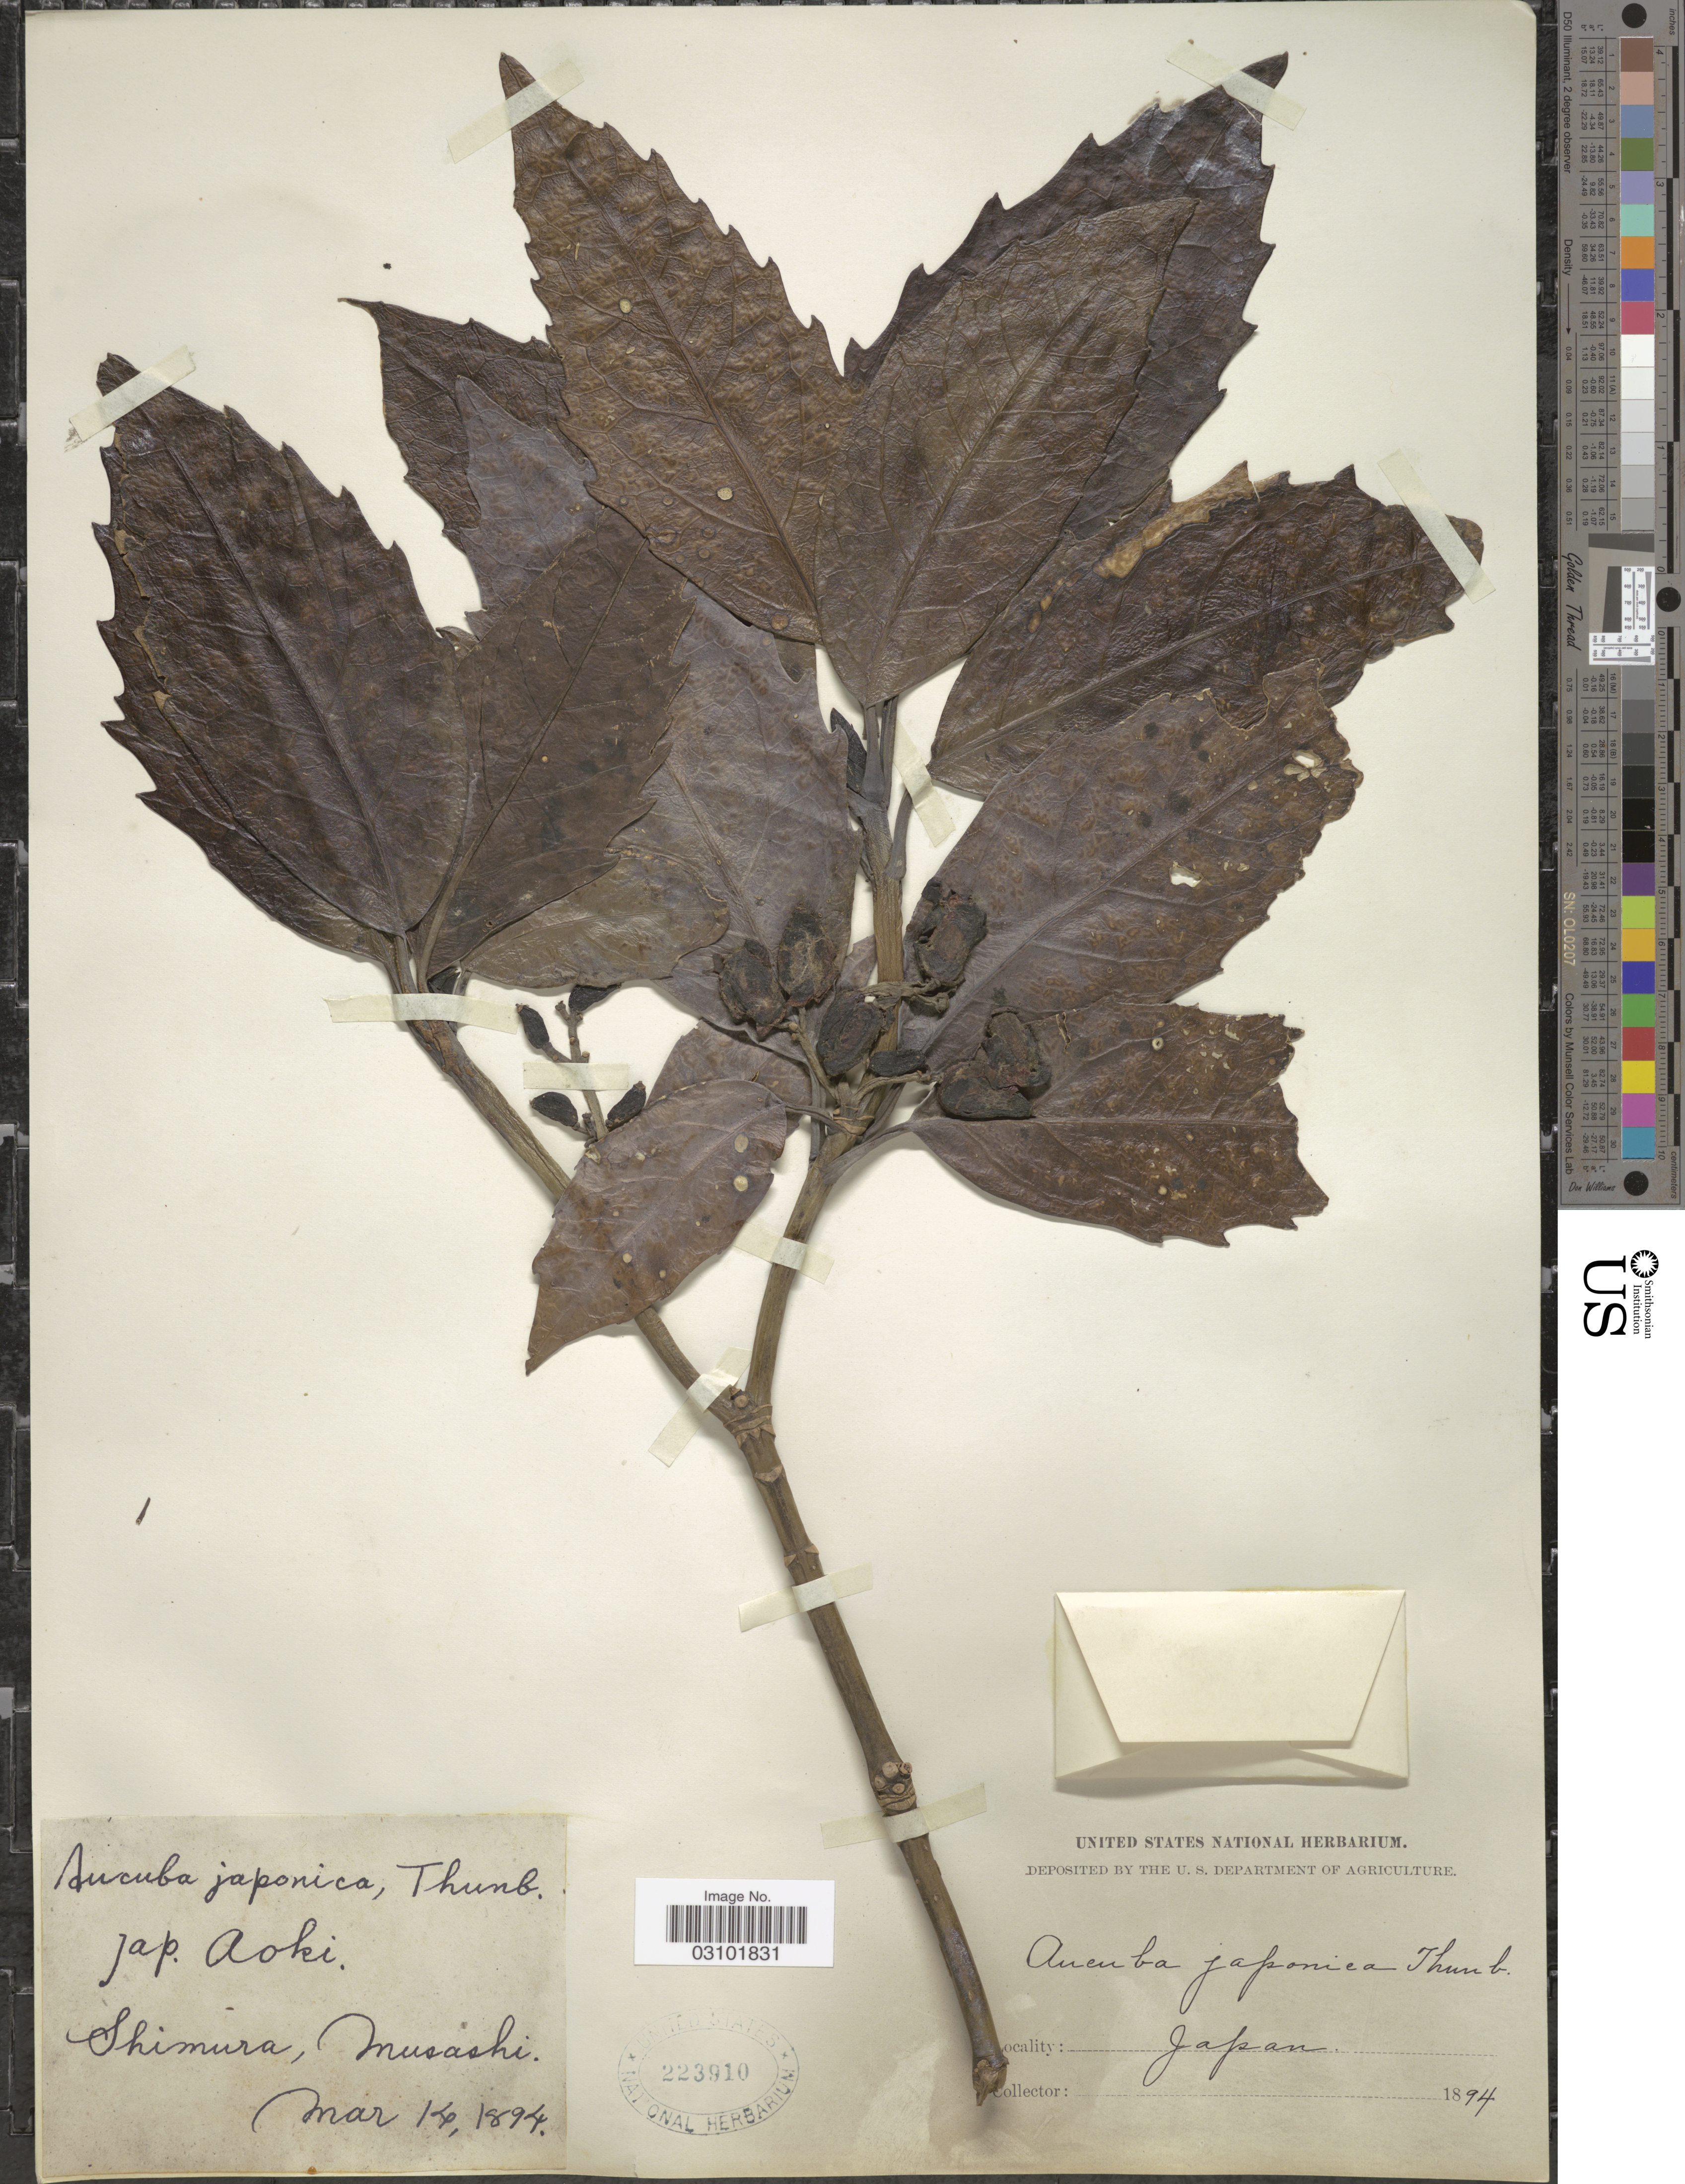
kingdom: Plantae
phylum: Tracheophyta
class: Magnoliopsida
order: Garryales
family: Garryaceae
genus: Aucuba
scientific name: Aucuba japonica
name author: Thunb.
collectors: Facchini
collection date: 1894-03-14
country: Japan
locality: Shimura, Musashi.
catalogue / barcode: US 223910